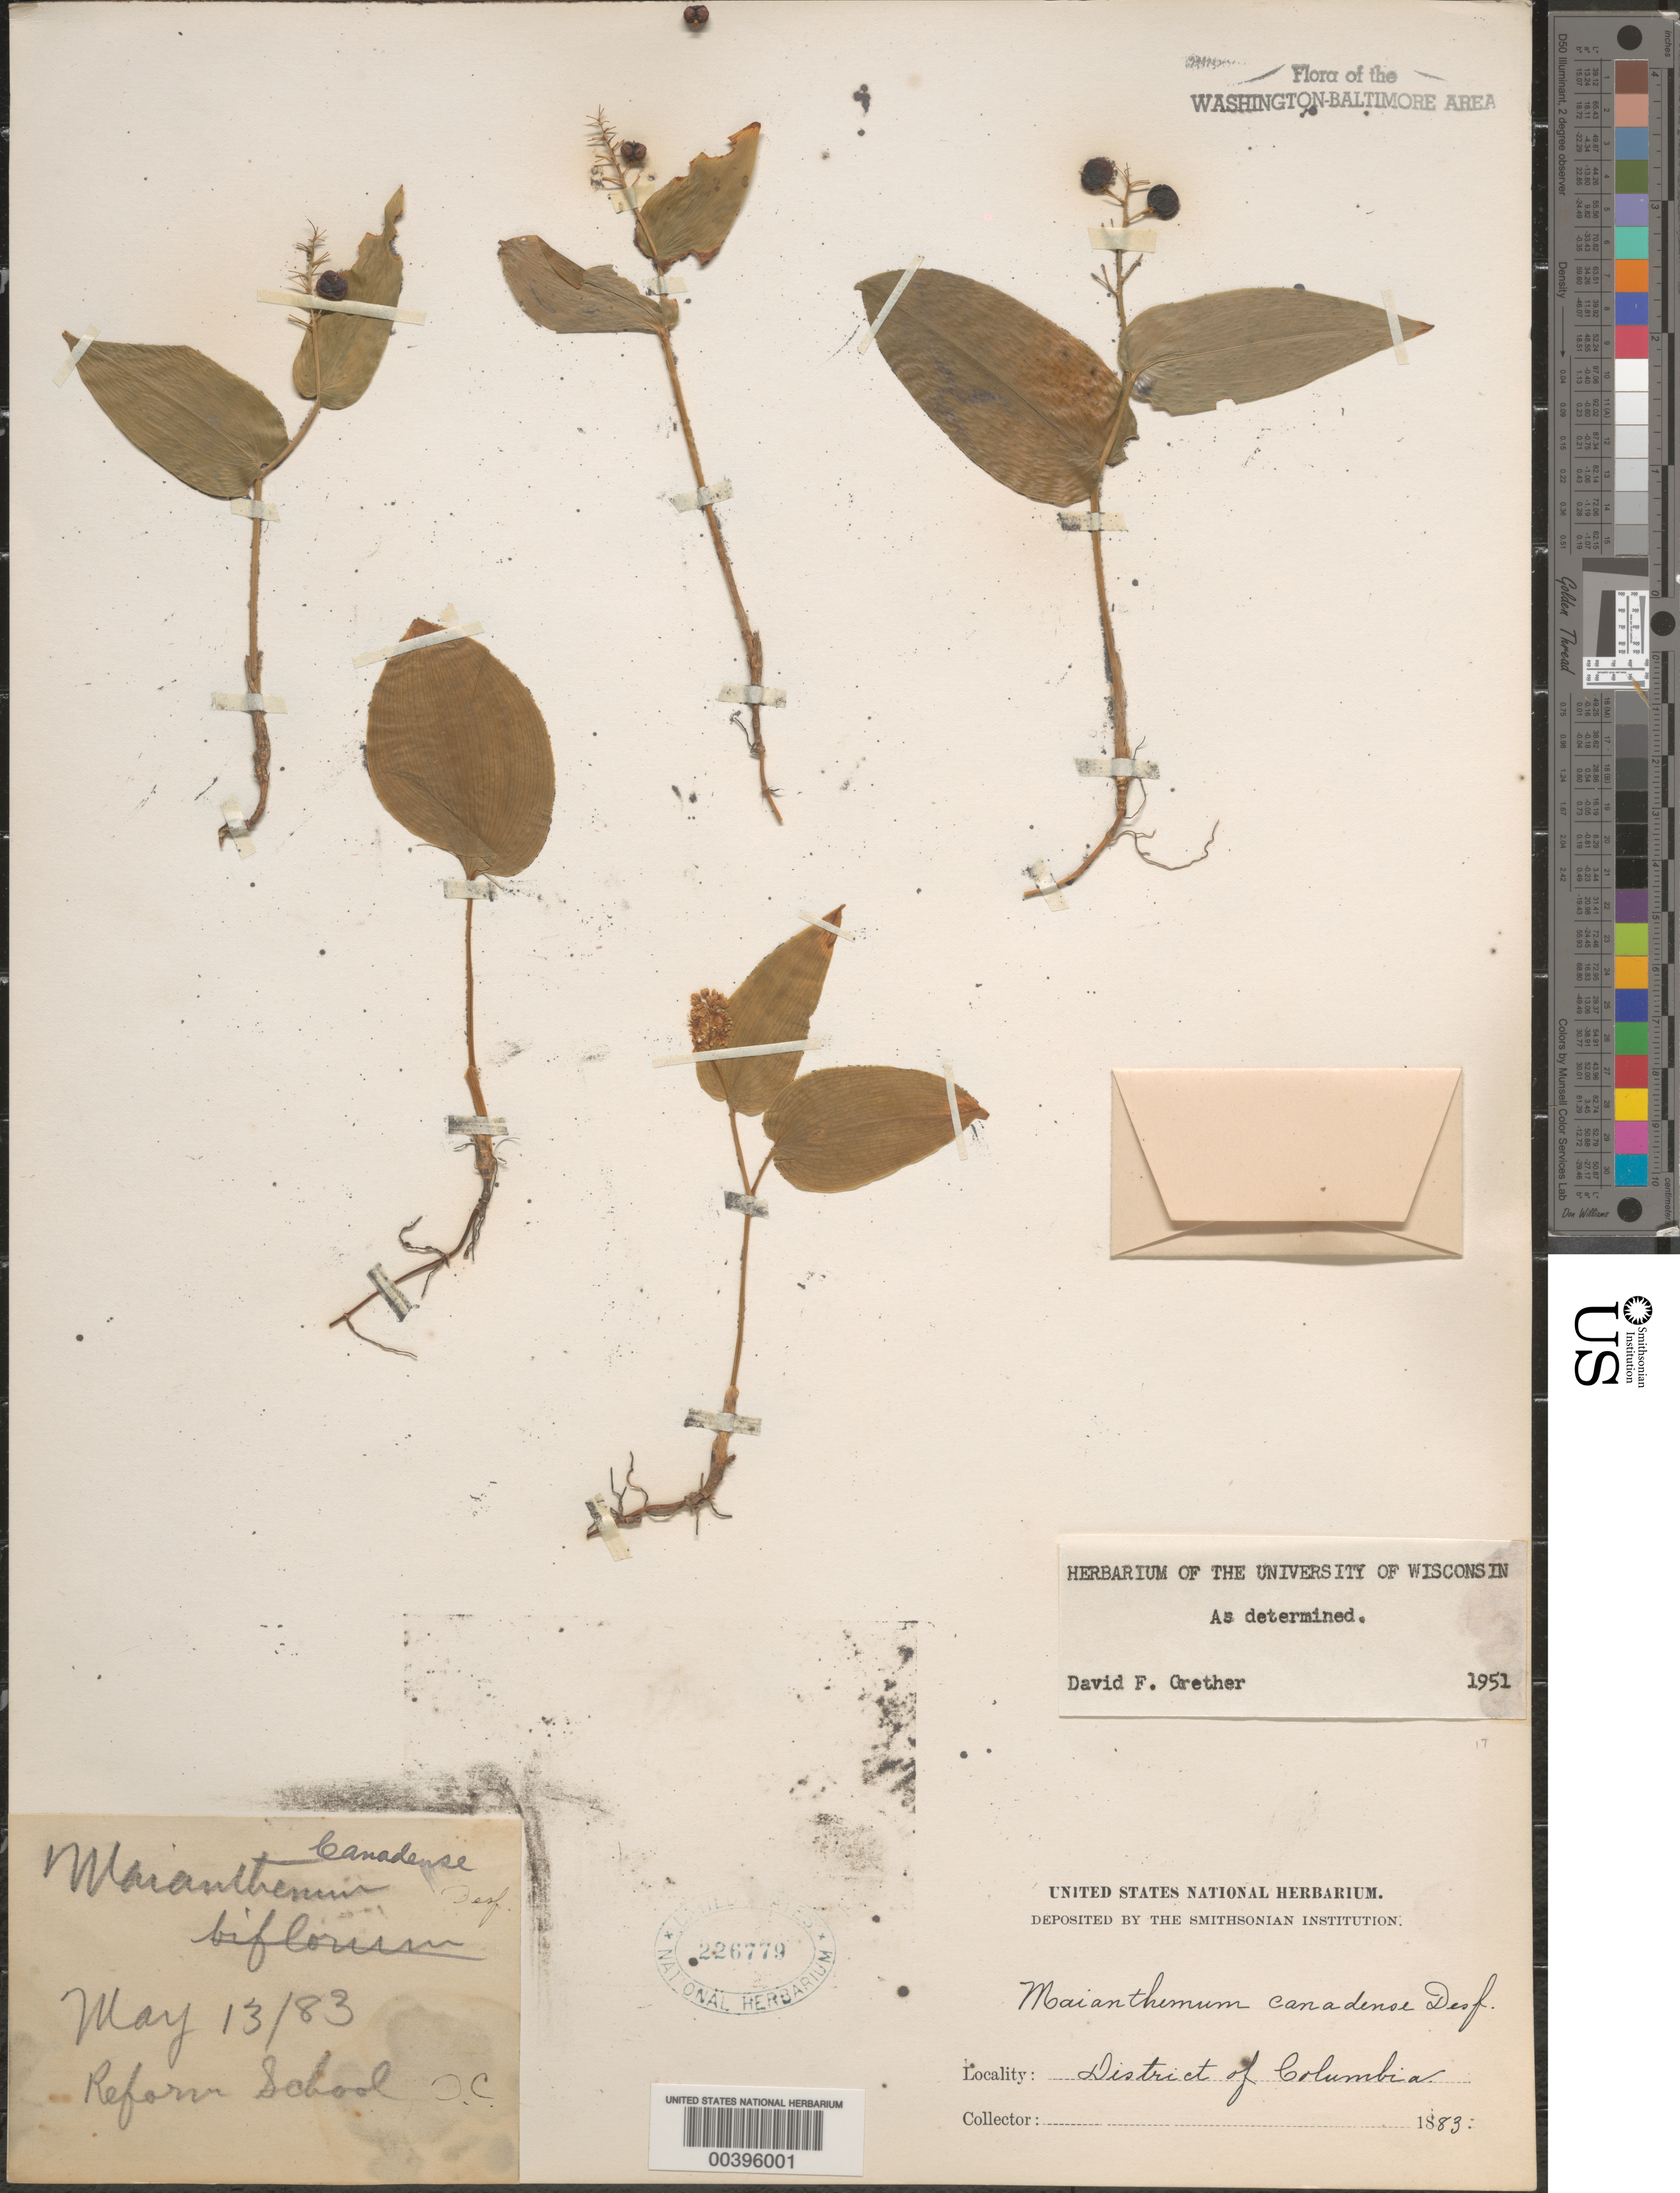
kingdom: Plantae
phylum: Tracheophyta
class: Liliopsida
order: Asparagales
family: Asparagaceae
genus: Maianthemum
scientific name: Maianthemum canadense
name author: Desf.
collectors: L. F. Ward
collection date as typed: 15 May 1883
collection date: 1883-05-15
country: United States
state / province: District of Columbia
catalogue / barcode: US 226779